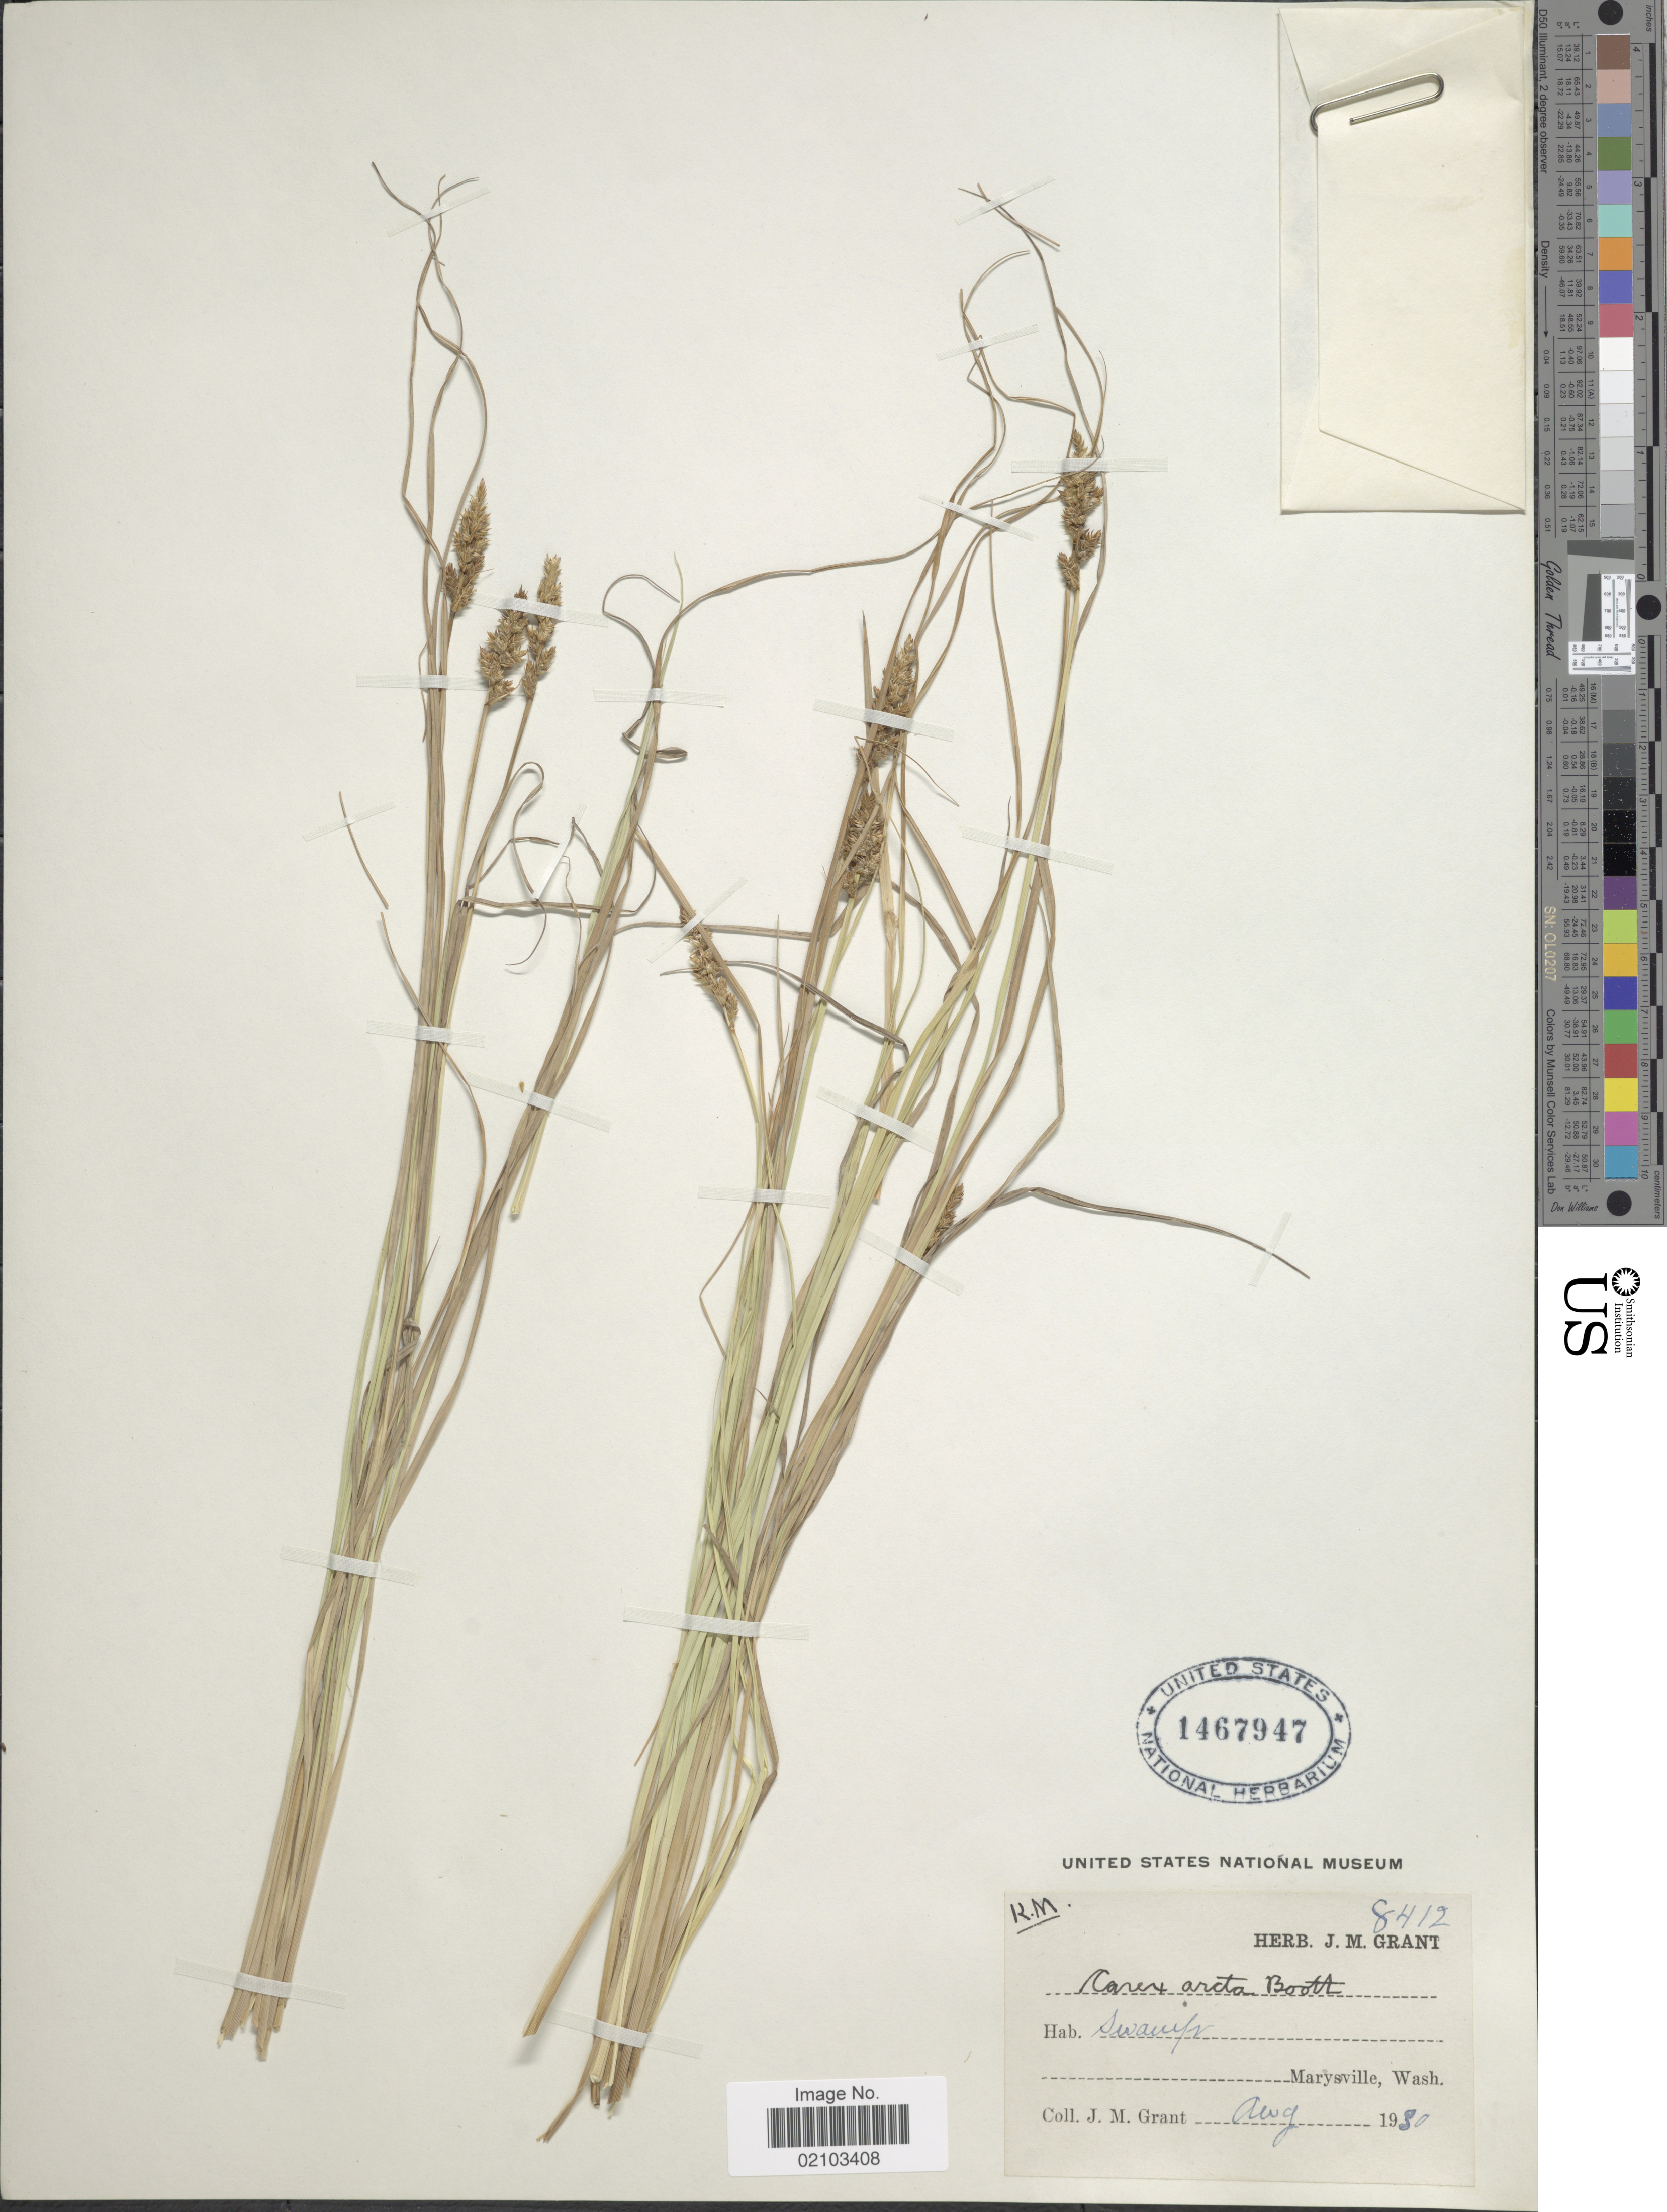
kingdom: Plantae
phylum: Tracheophyta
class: Liliopsida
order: Poales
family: Cyperaceae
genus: Carex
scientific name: Carex arcta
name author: Boott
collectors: J. M. Grant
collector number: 8412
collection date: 1930-08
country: United States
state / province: Washington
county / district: Snohomish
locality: Swamp, Marysville, Wash.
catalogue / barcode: US 1467947